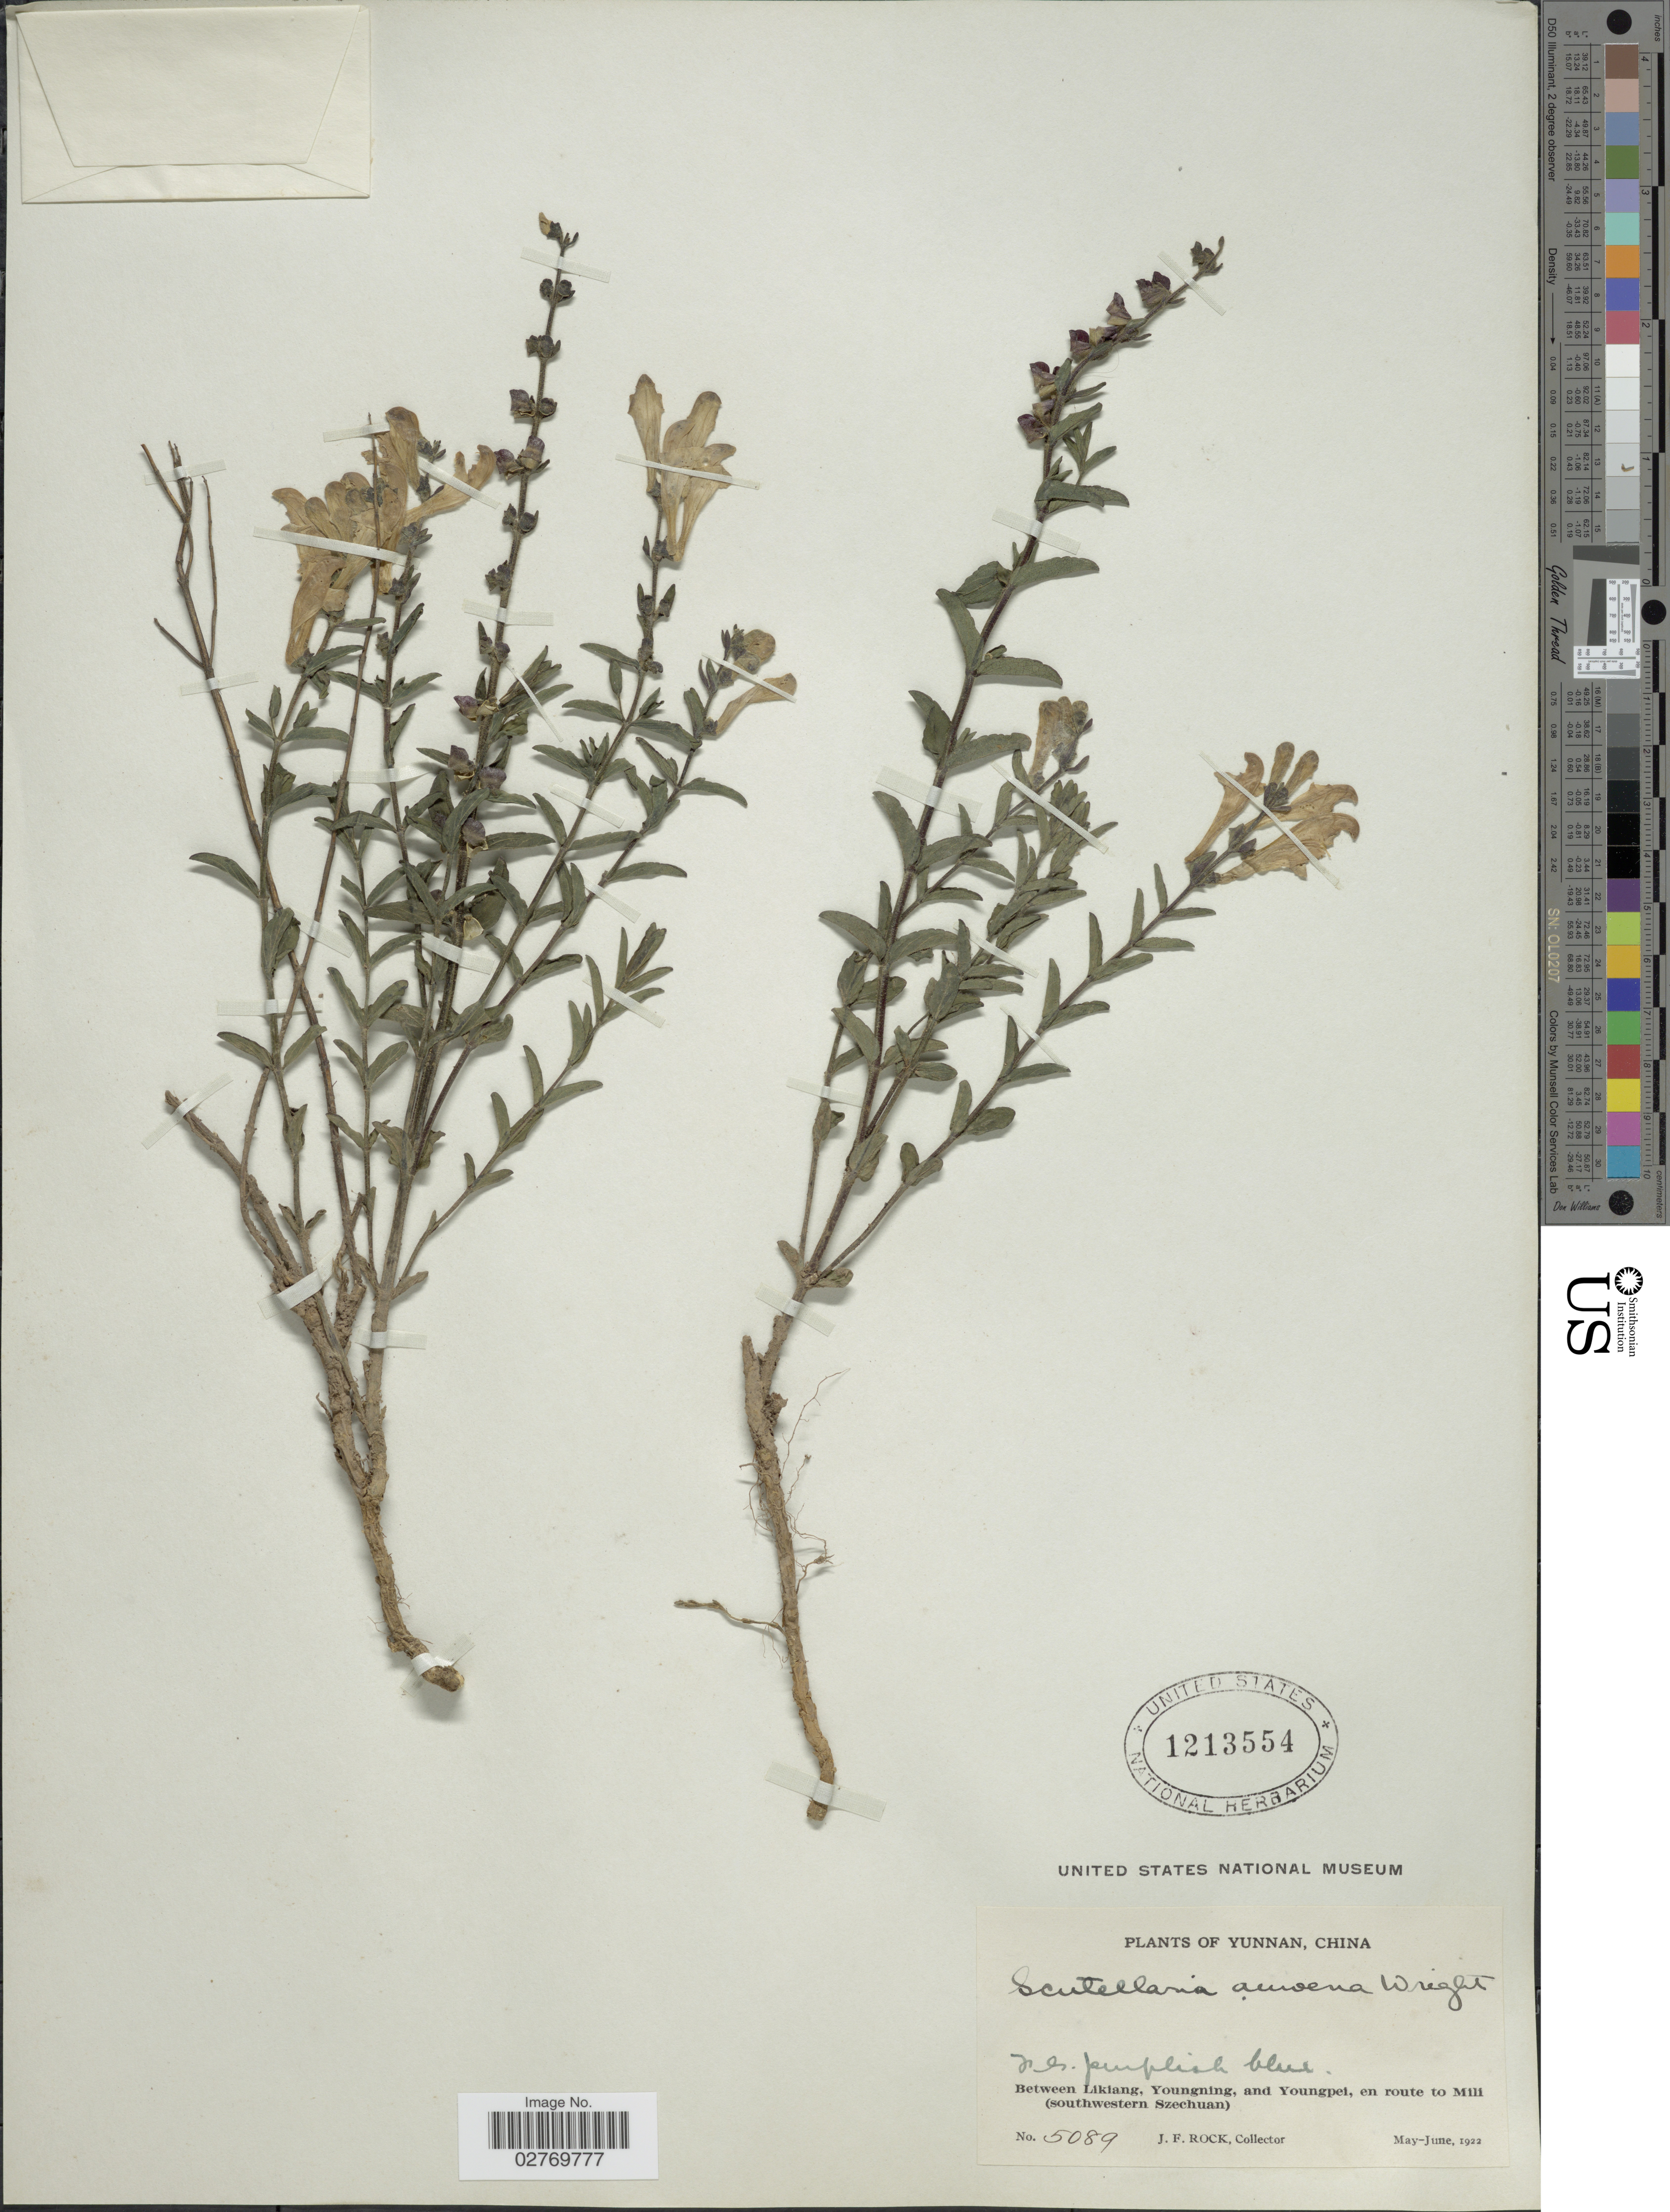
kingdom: Plantae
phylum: Tracheophyta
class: Magnoliopsida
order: Lamiales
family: Lamiaceae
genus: Scutellaria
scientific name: Scutellaria amoena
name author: C.H. Wright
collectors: J. Rock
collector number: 5089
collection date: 1922-05/1922-06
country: China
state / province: Yunnan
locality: Between Likiang, Youngning, and Youngpei, en route to Mili (southwestern Szechuan).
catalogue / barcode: US 1213554